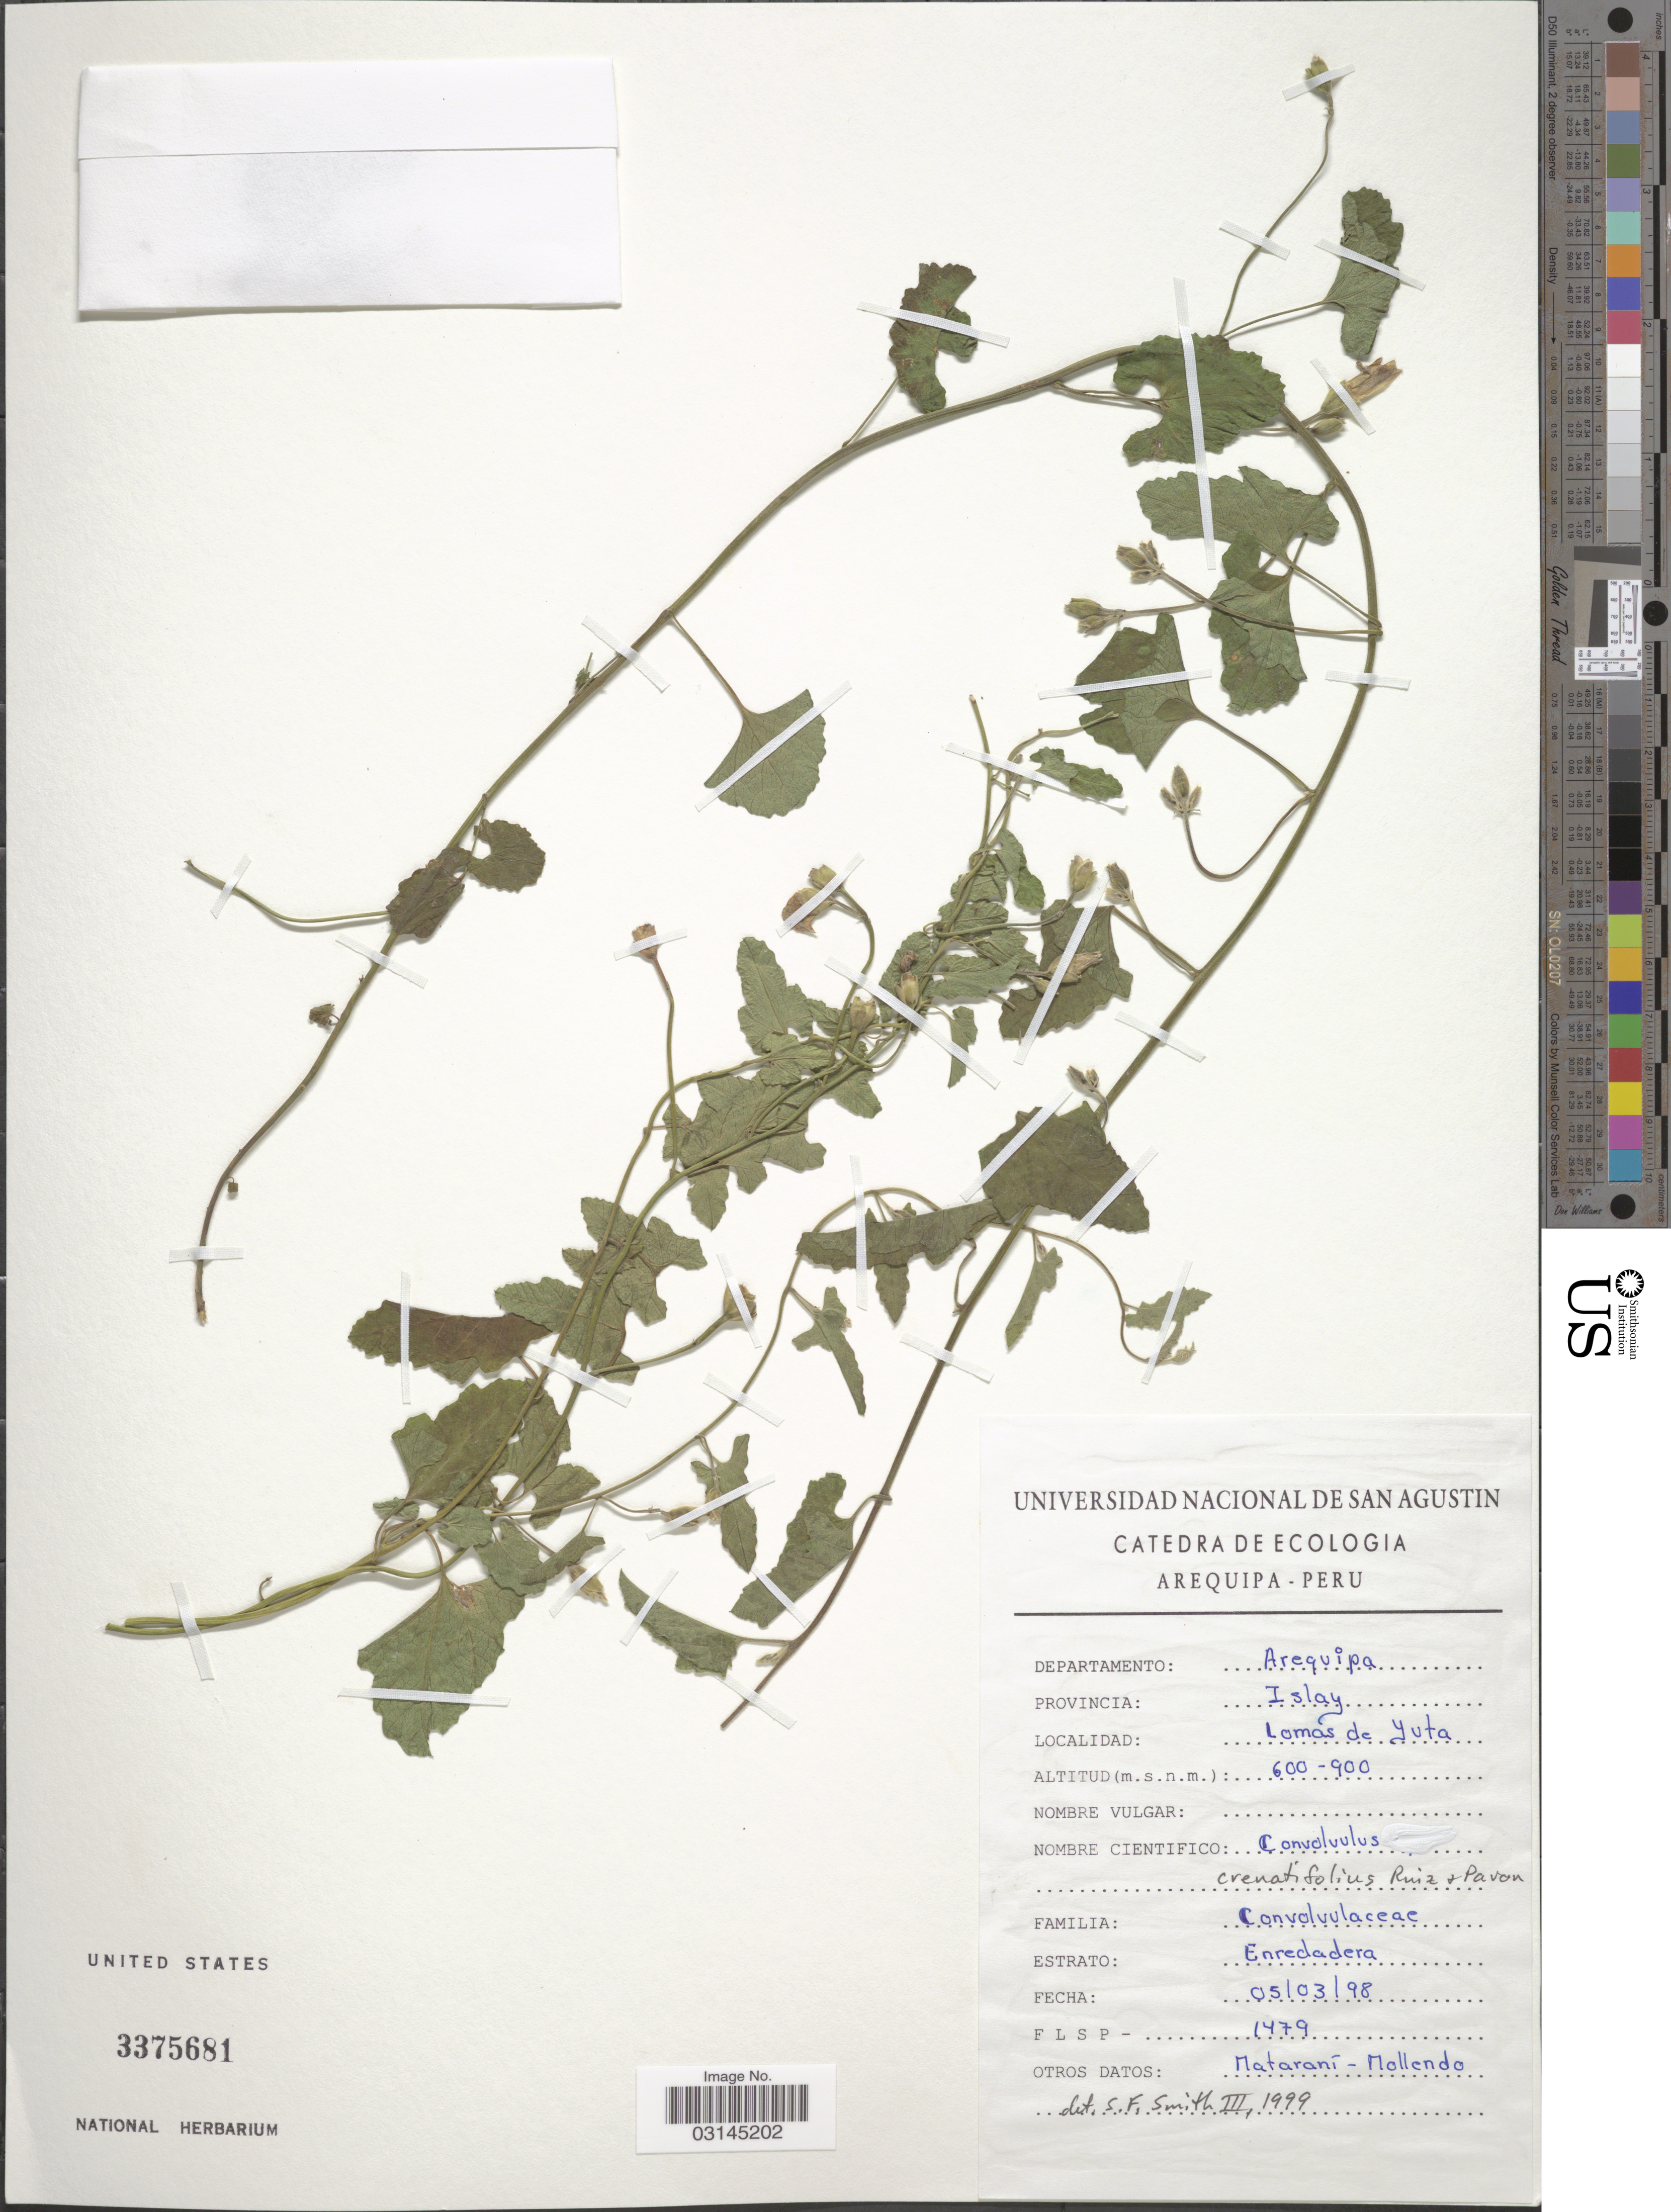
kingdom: Plantae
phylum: Tracheophyta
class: Magnoliopsida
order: Solanales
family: Convolvulaceae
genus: Convolvulus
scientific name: Convolvulus crenatifolius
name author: Ruiz & Pav.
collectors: F. L. S. P.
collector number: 1479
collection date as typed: Transcribed d/m/y: 5/3/98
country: Peru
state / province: Arequipa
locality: Departamento: Arequipa, Islay, Lomas de Yuta, Mataraní - Mollendo.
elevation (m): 600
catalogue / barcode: US 3375681